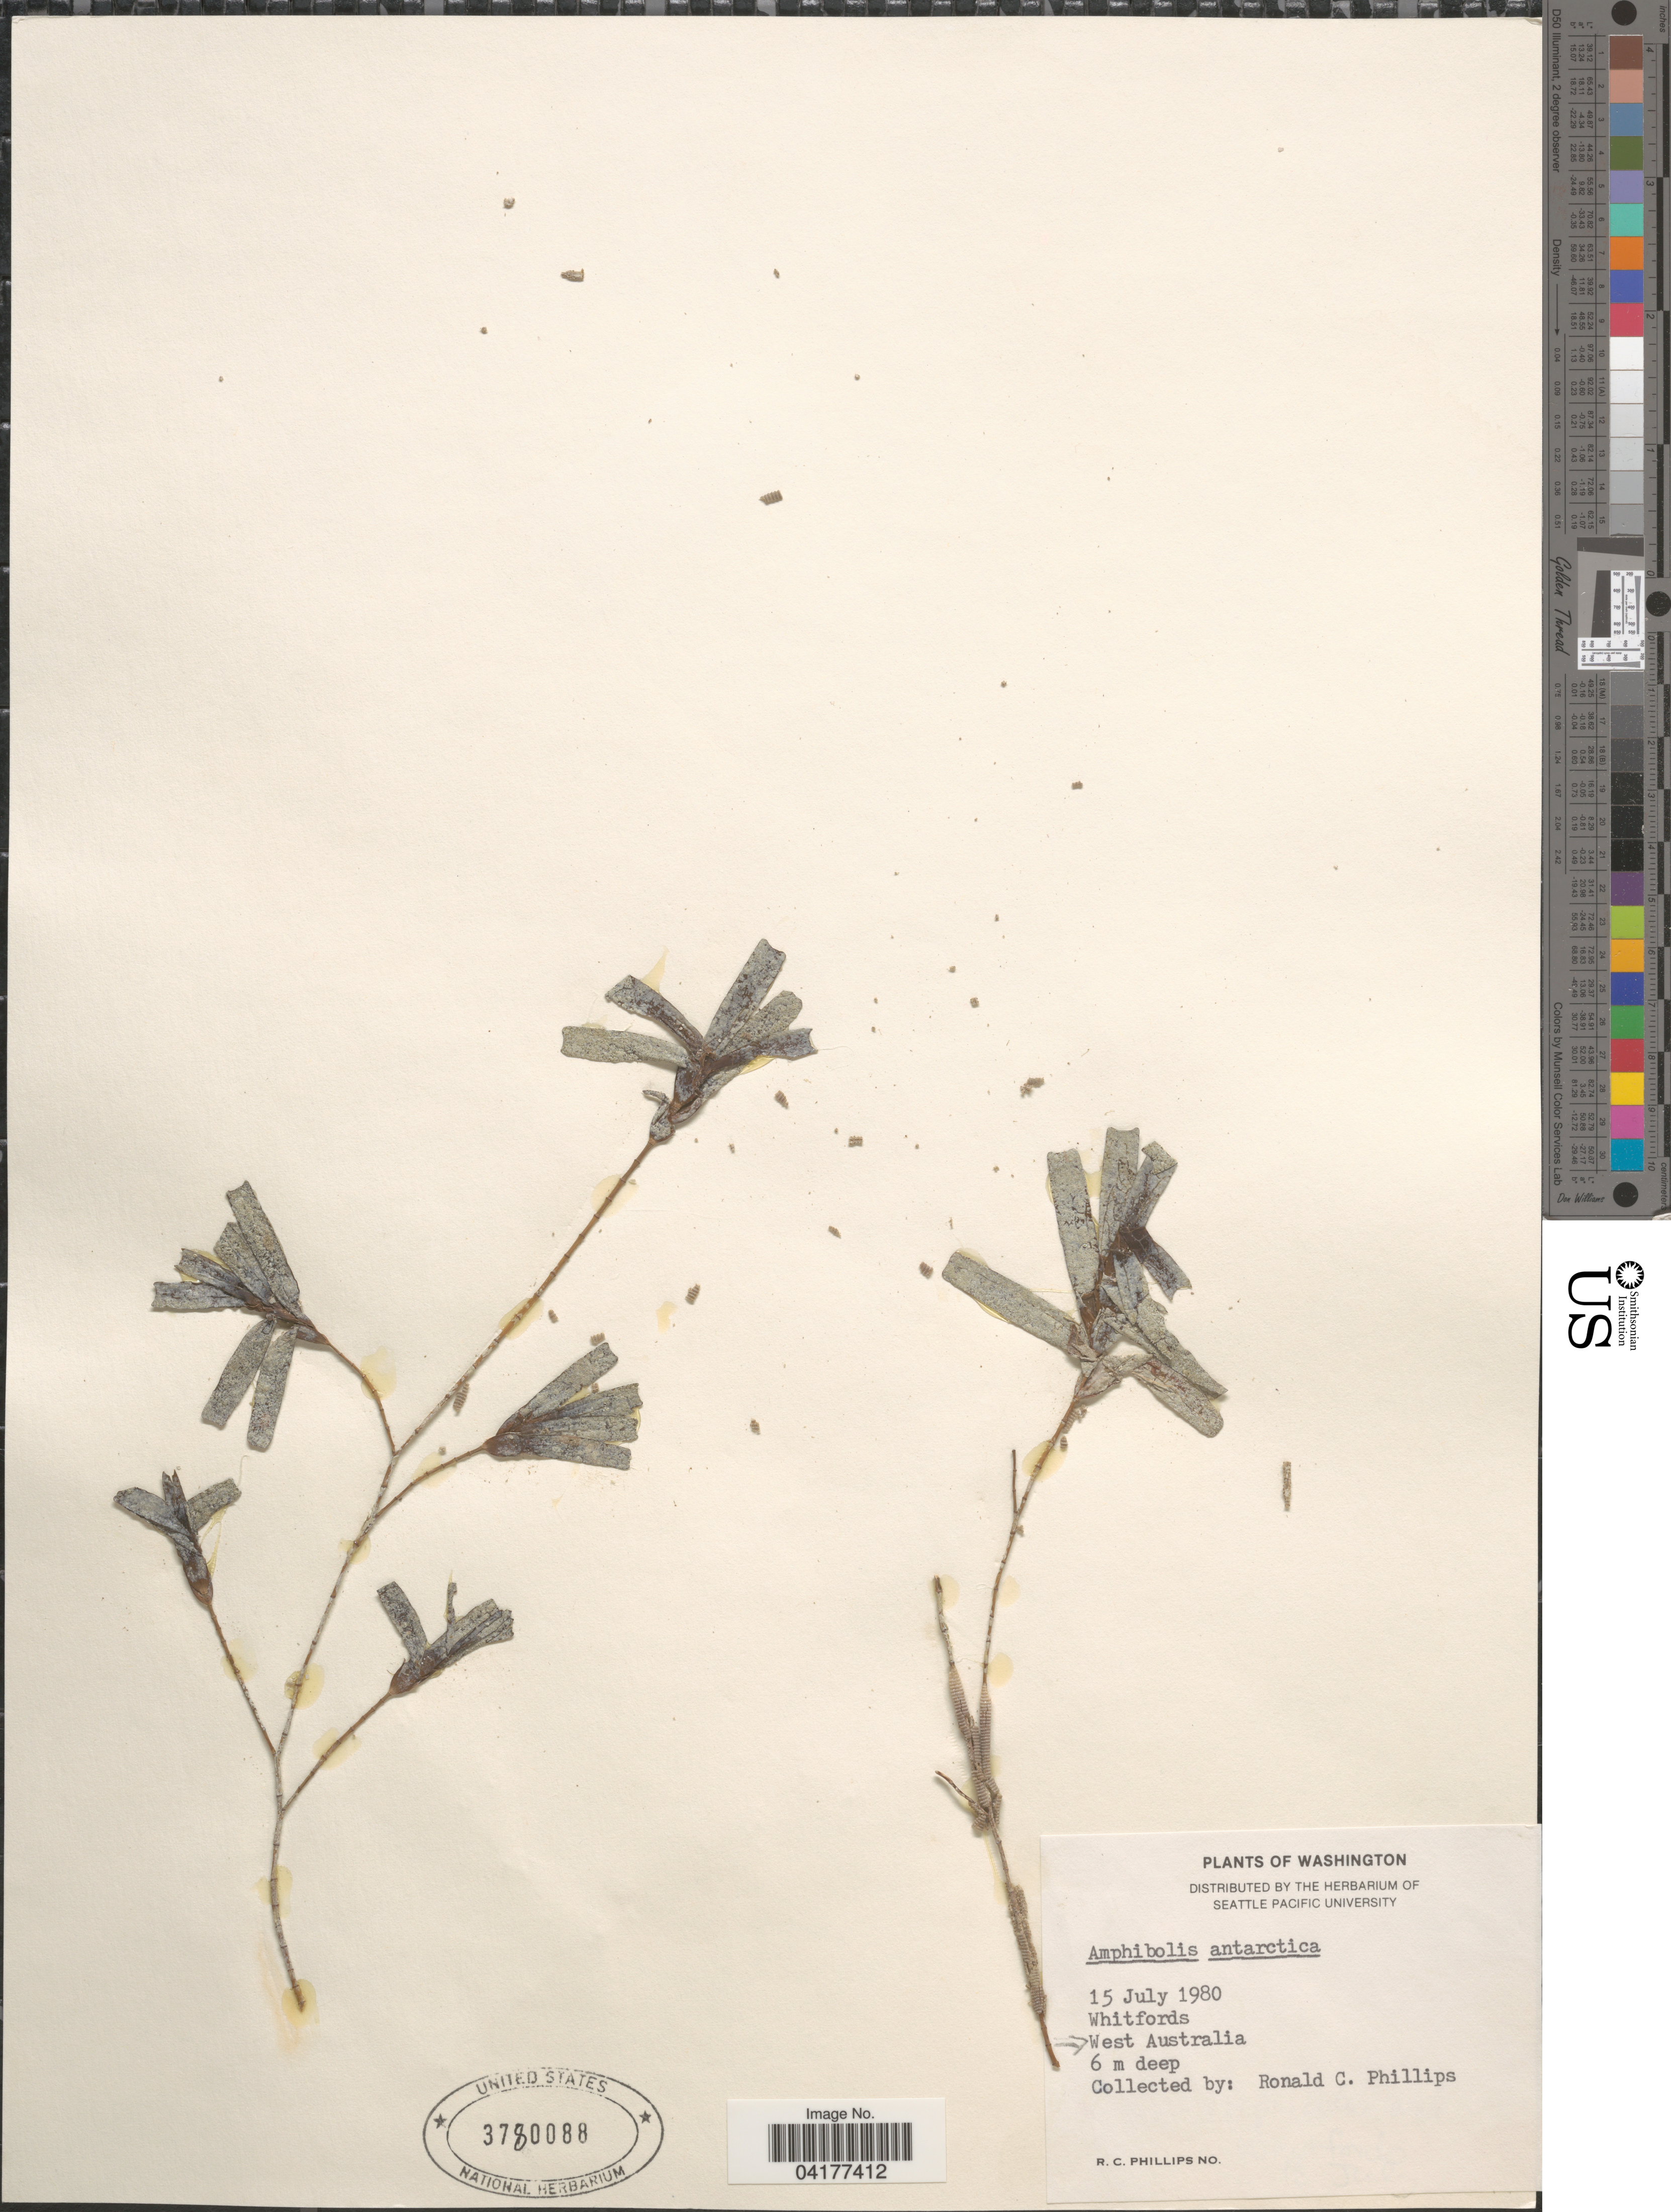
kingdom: Plantae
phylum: Tracheophyta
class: Liliopsida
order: Alismatales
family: Cymodoceaceae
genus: Amphibolis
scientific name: Amphibolis antarctica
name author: (Labill.) Asch.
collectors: R. C. Phillips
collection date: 1980-07-15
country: Australia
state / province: Western Australia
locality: Whitfords. West Australia.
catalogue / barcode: US 3780088